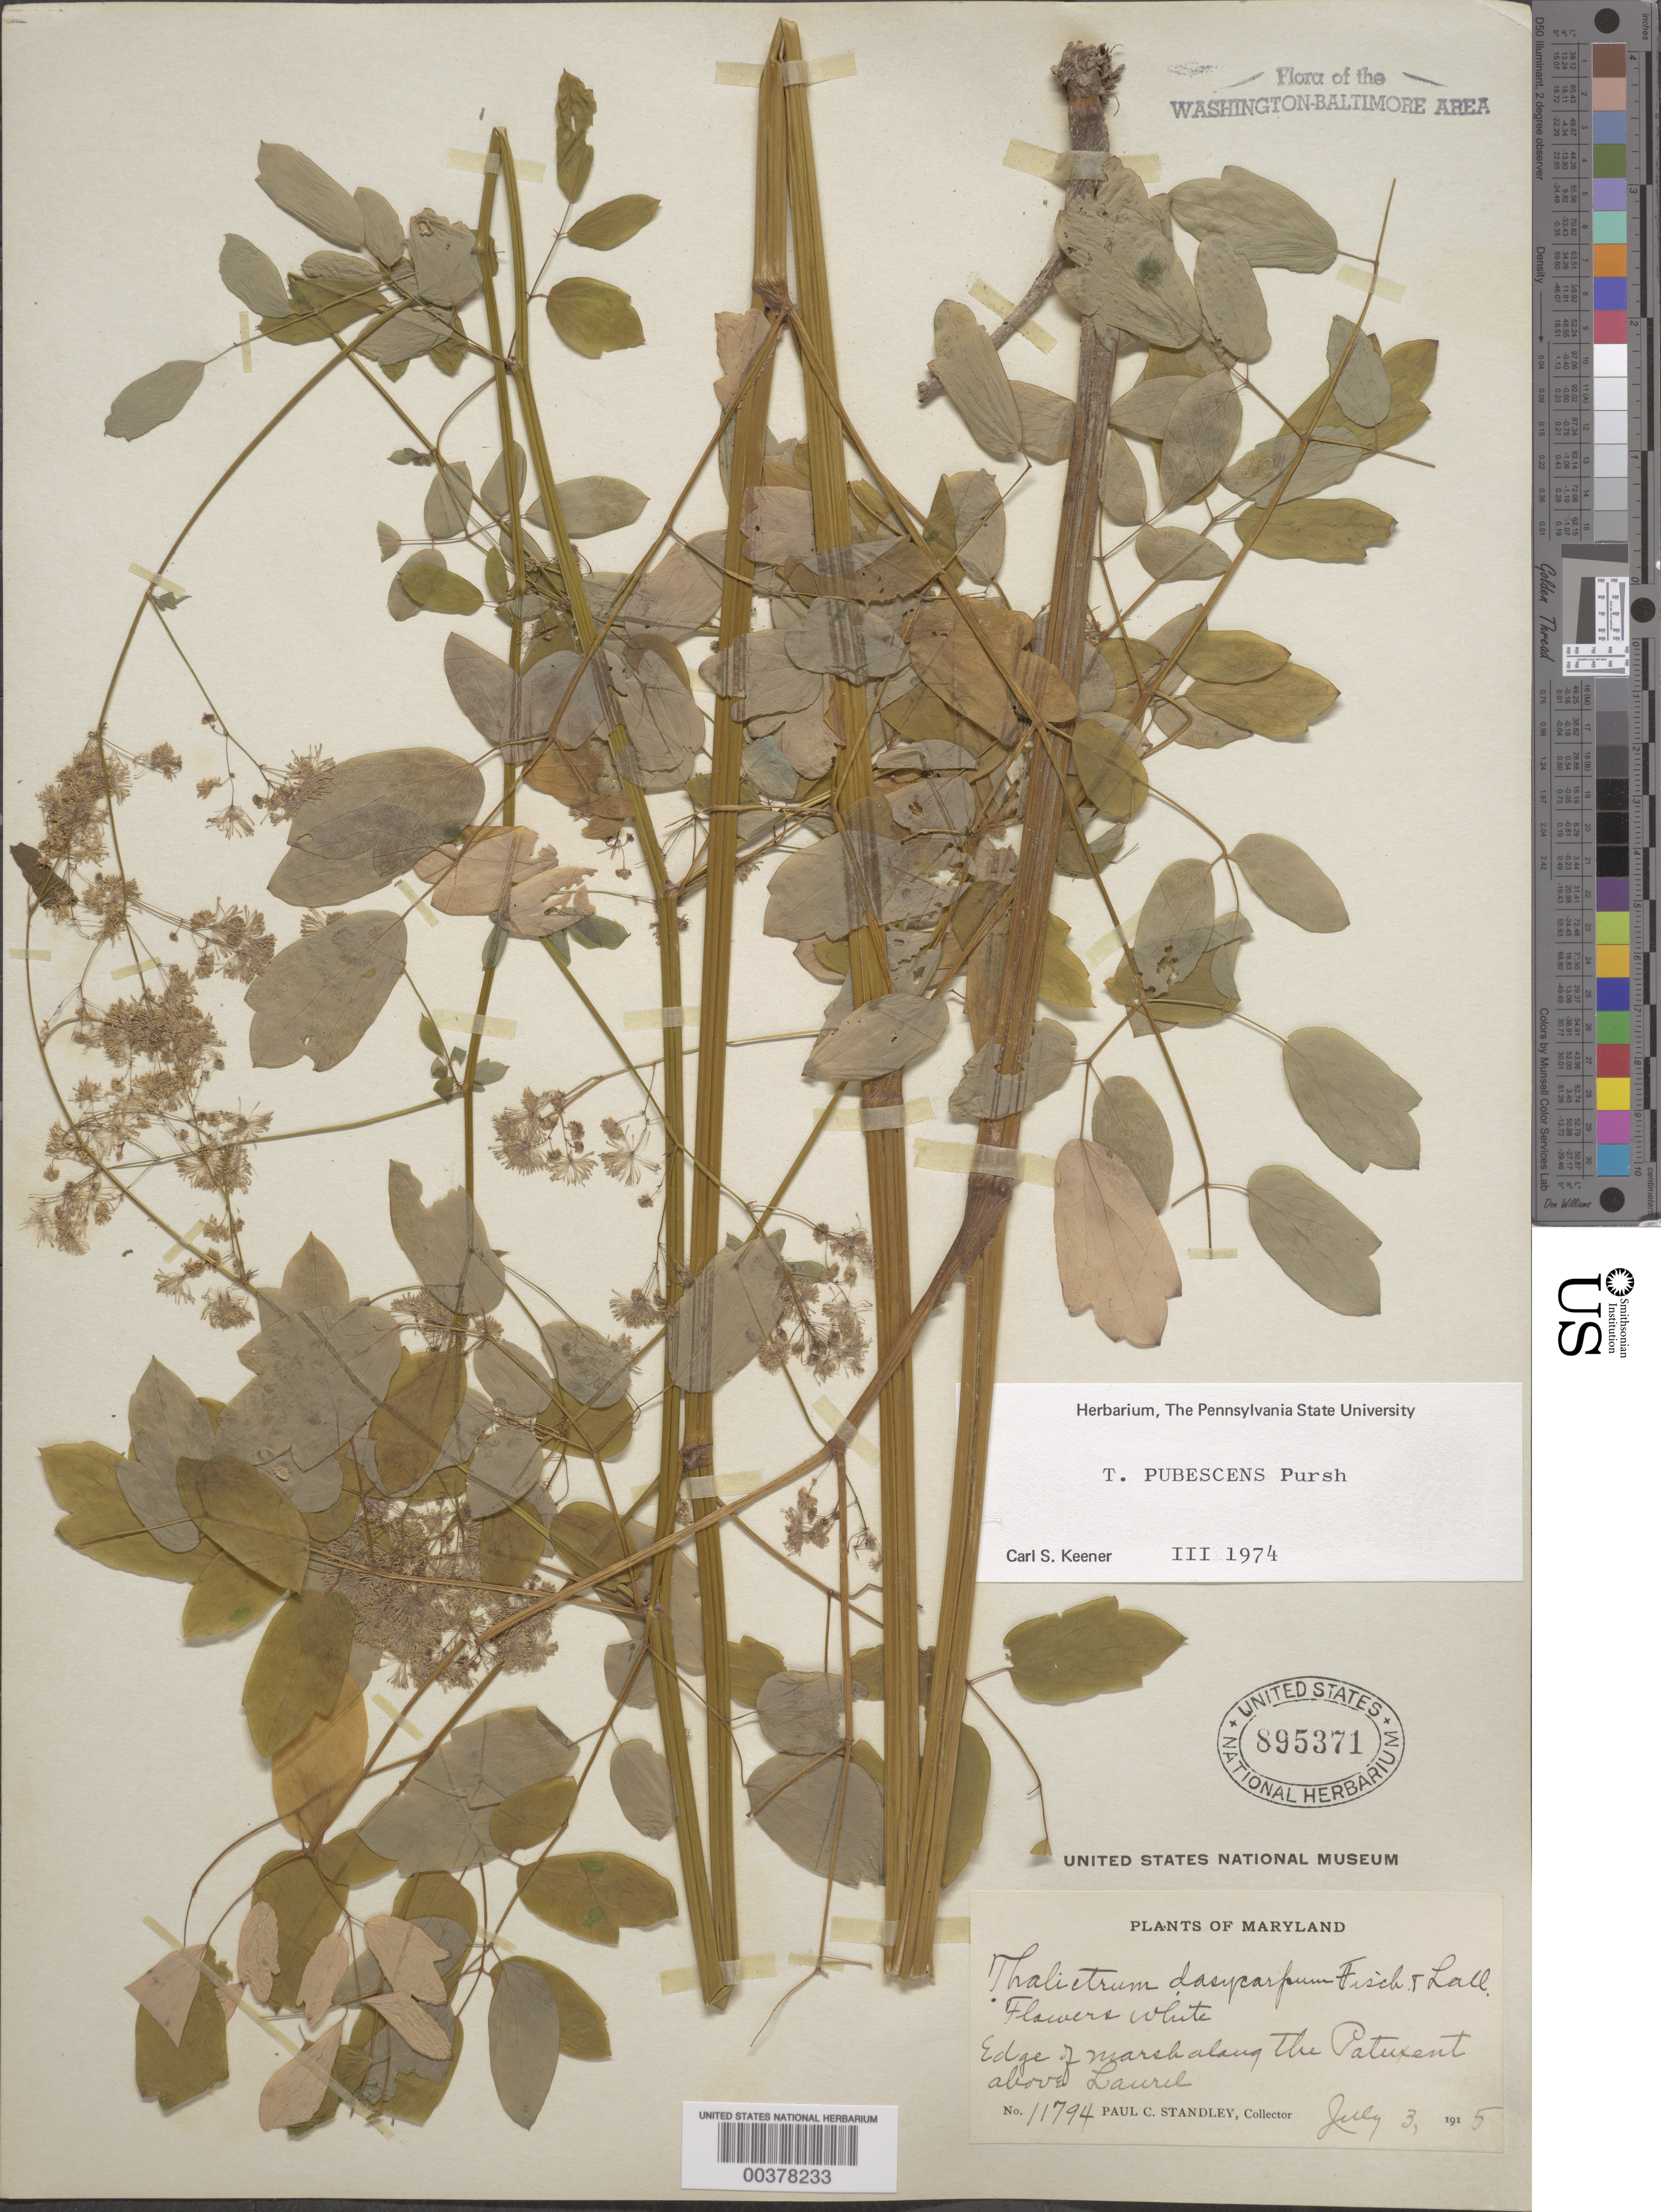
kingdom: Plantae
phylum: Tracheophyta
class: Magnoliopsida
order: Ranunculales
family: Ranunculaceae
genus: Thalictrum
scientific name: Thalictrum pubescens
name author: Pursh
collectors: P. C. Standley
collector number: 11794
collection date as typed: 03 Jul 1915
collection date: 1915-07-03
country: United States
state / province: Maryland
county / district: Prince George's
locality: Patuxent River above Laurel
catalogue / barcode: US 895371